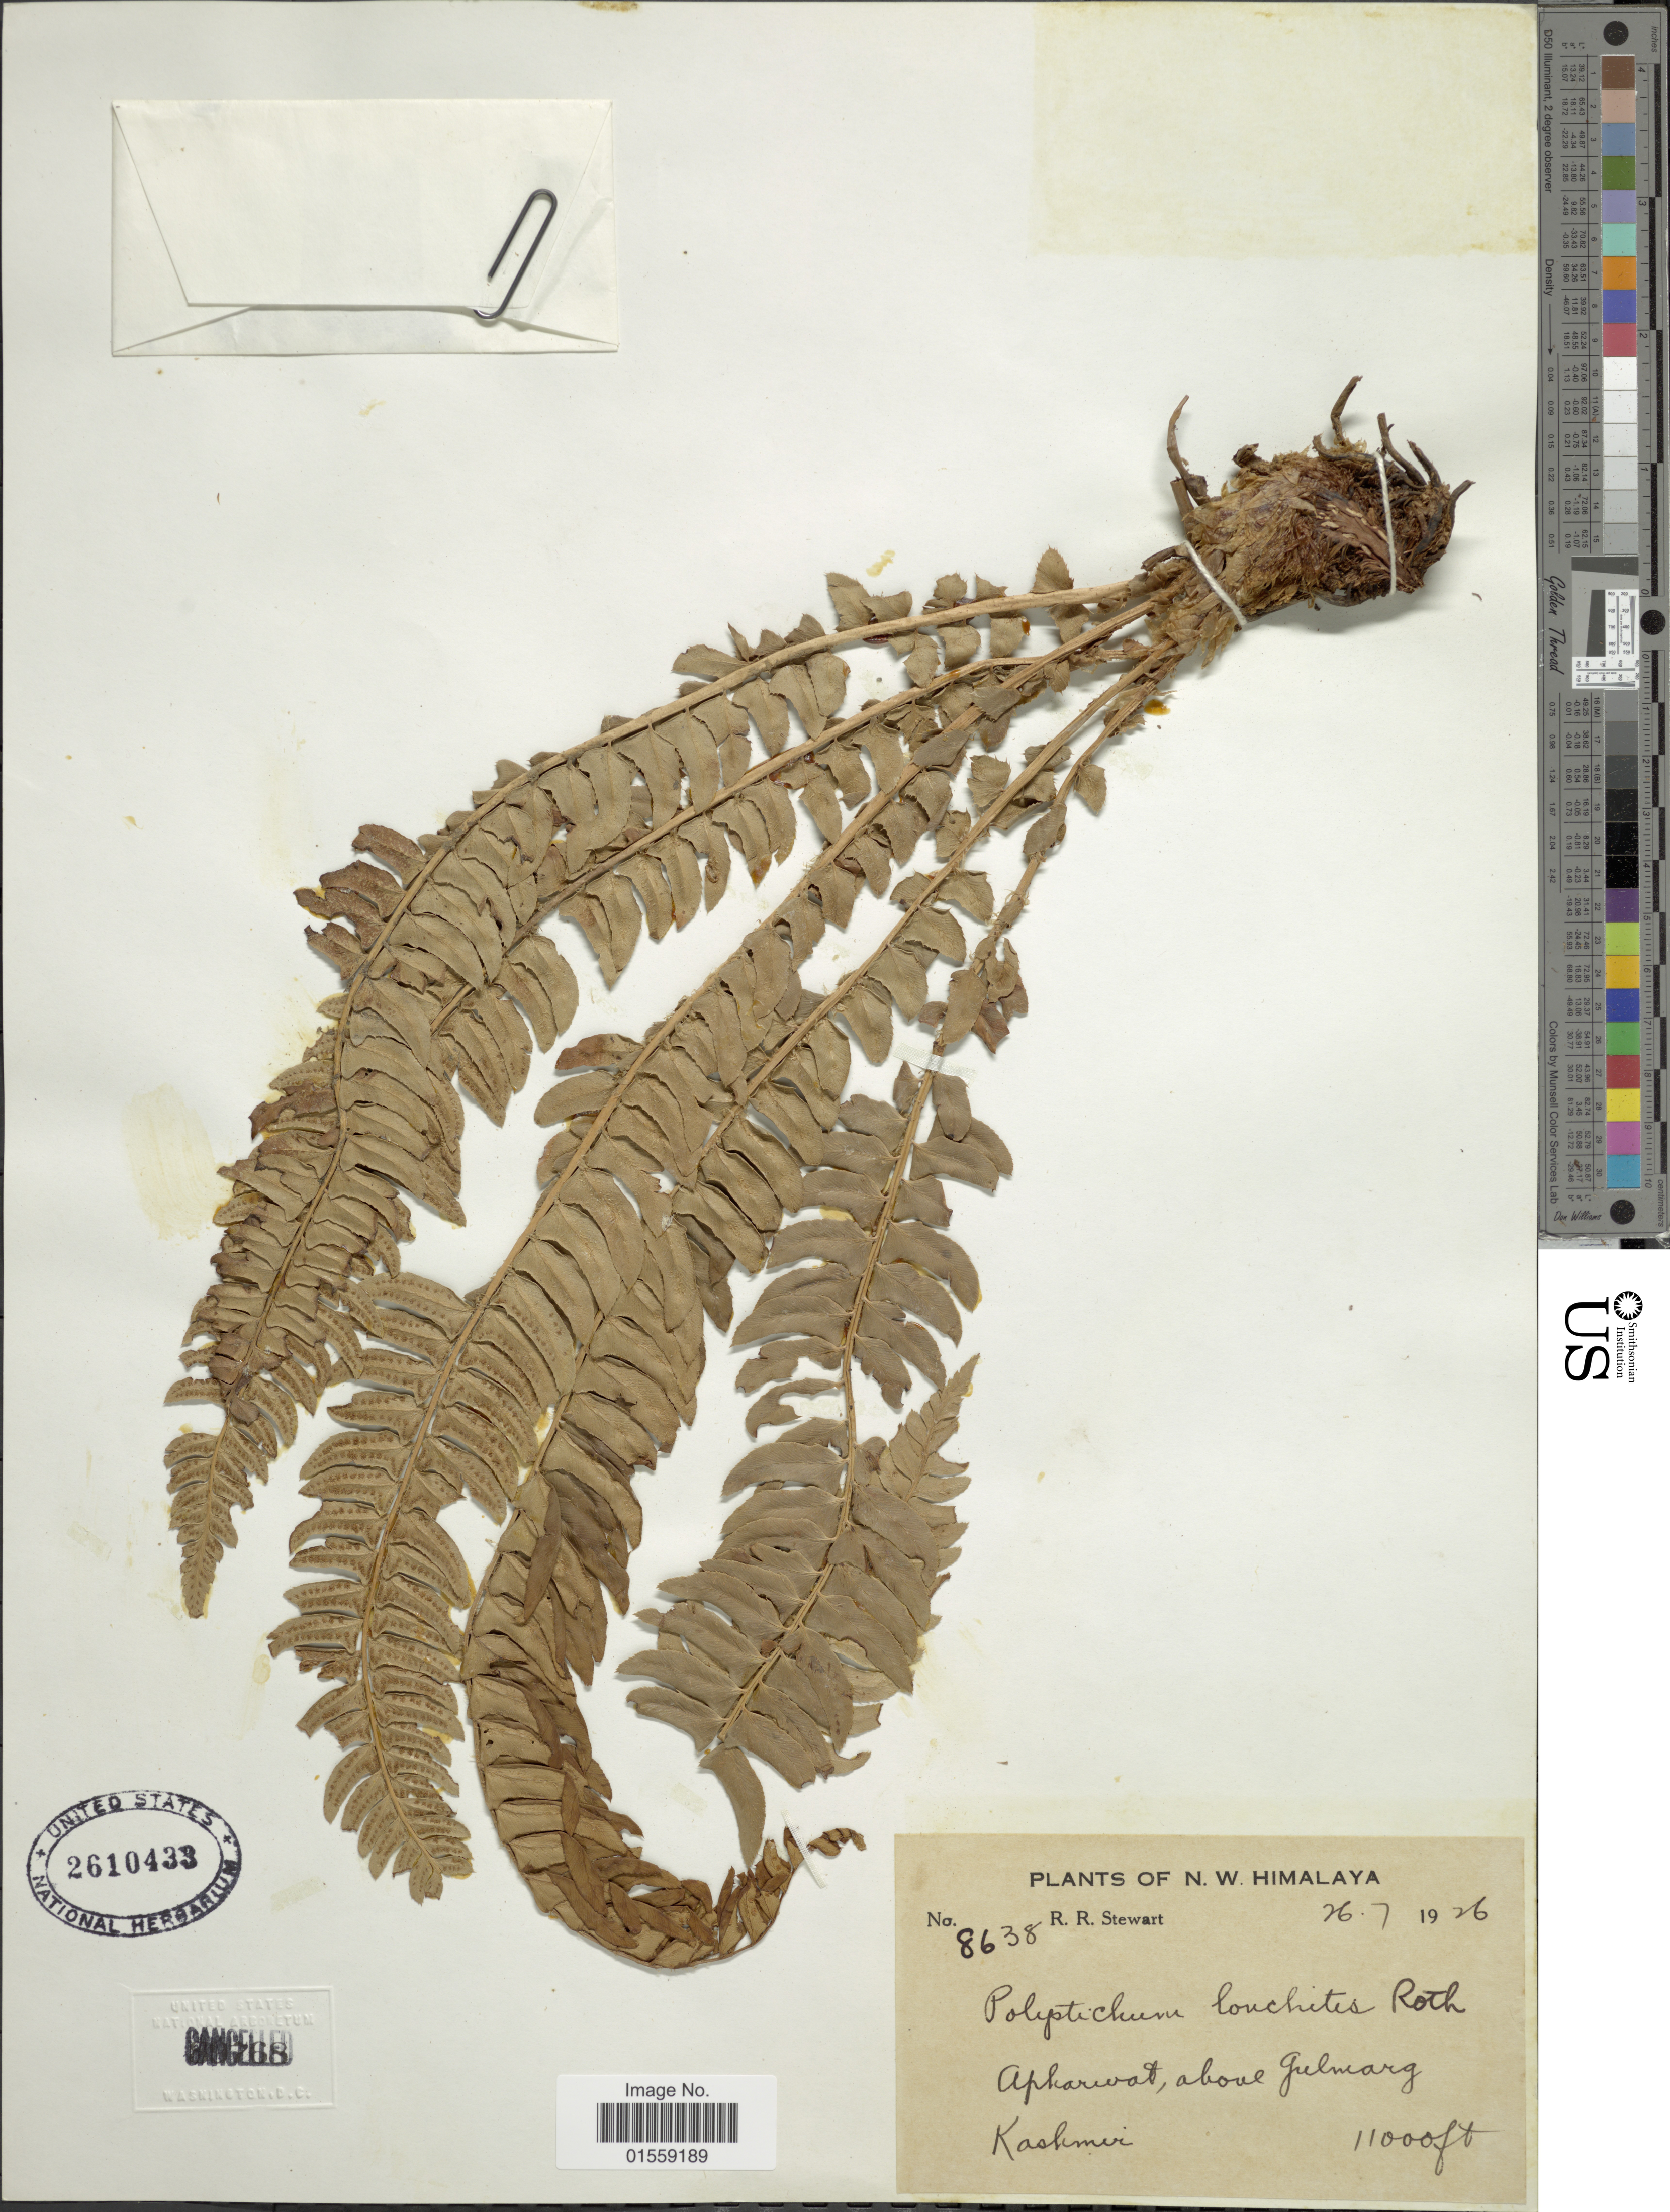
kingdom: Plantae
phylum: Tracheophyta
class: Polypodiopsida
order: Polypodiales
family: Dryopteridaceae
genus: Polystichum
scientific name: Polystichum lonchitis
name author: (Roth) L.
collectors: R. R. Stewart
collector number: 8638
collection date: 1926-07-26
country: India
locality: N. W. Himalaya, Apkarvat, above Gulmarg, Kashmir.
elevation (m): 3353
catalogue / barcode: US 2610433